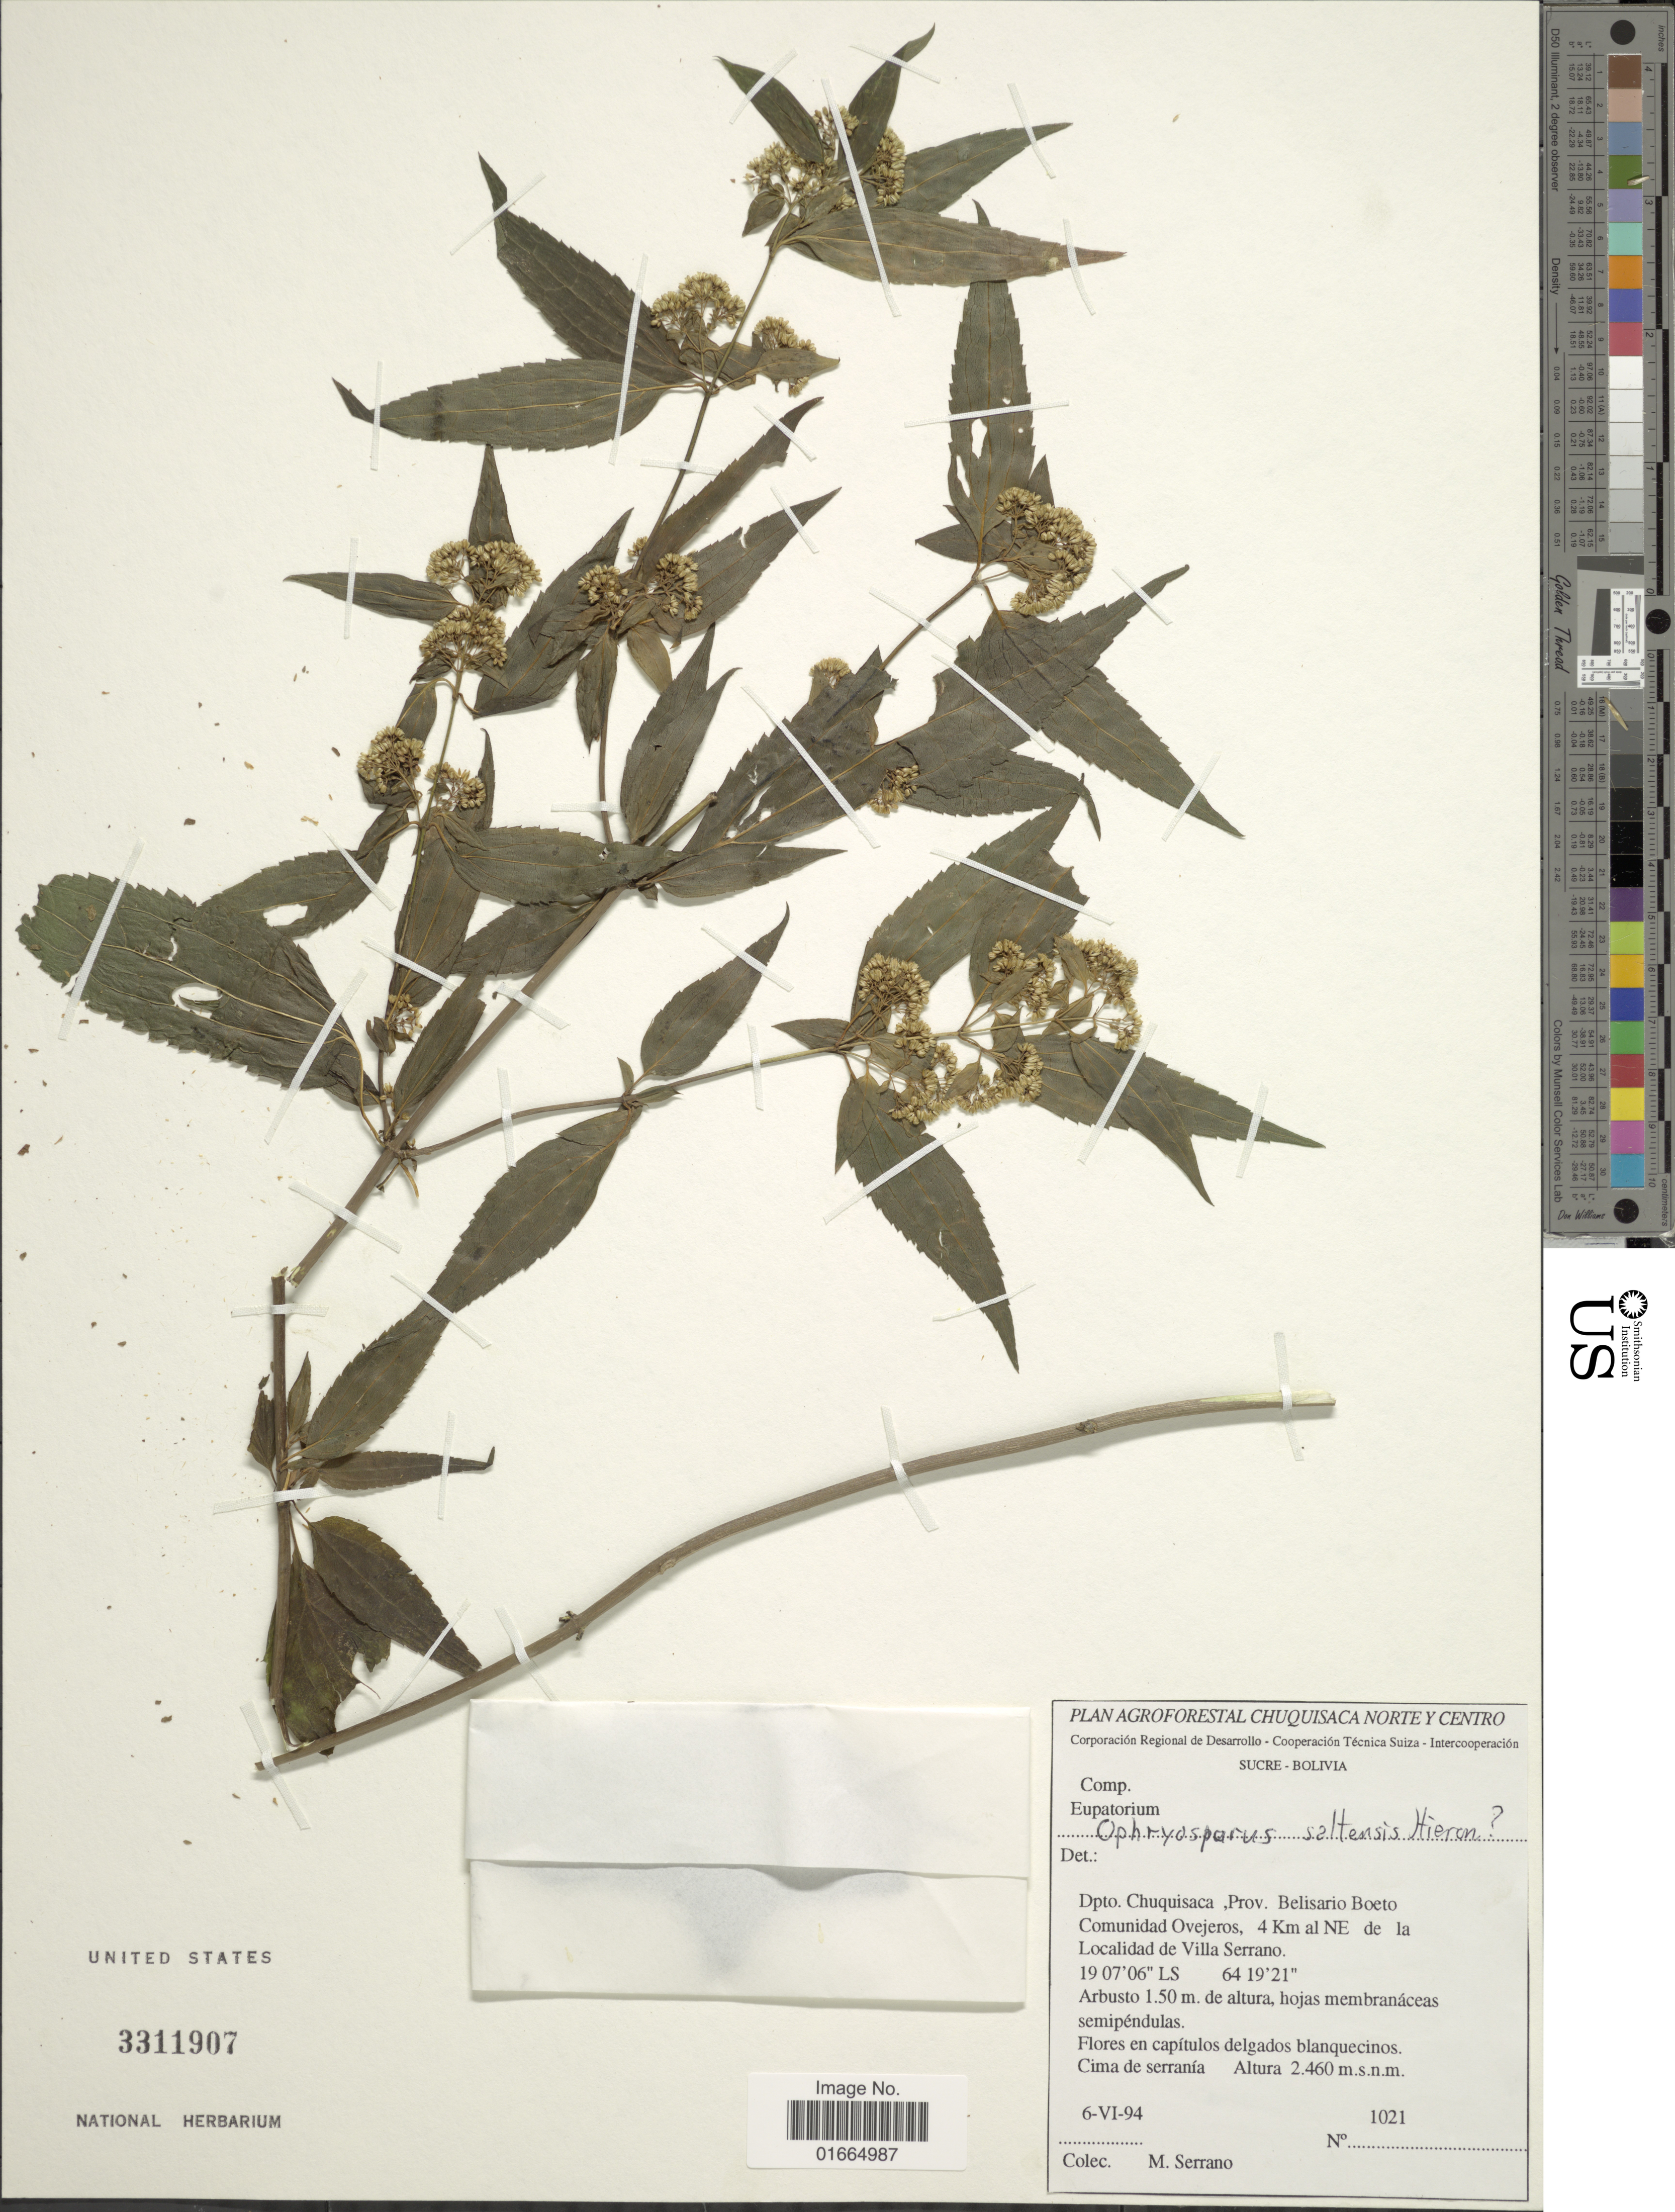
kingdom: Plantae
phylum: Tracheophyta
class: Magnoliopsida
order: Asterales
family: Asteraceae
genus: Ophryosporus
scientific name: Ophryosporus saltensis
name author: Hieron.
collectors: M. Serrano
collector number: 1021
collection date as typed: Transcribed d/m/y: 6/6/94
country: Bolivia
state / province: Chuquisaca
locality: Dpto. Chuquisaca, Prov. Belisario Boeto. Comunidad Ovejeros, 4 Km al NE de la Localidad de Villa Serrano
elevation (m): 2460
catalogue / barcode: US 3311907